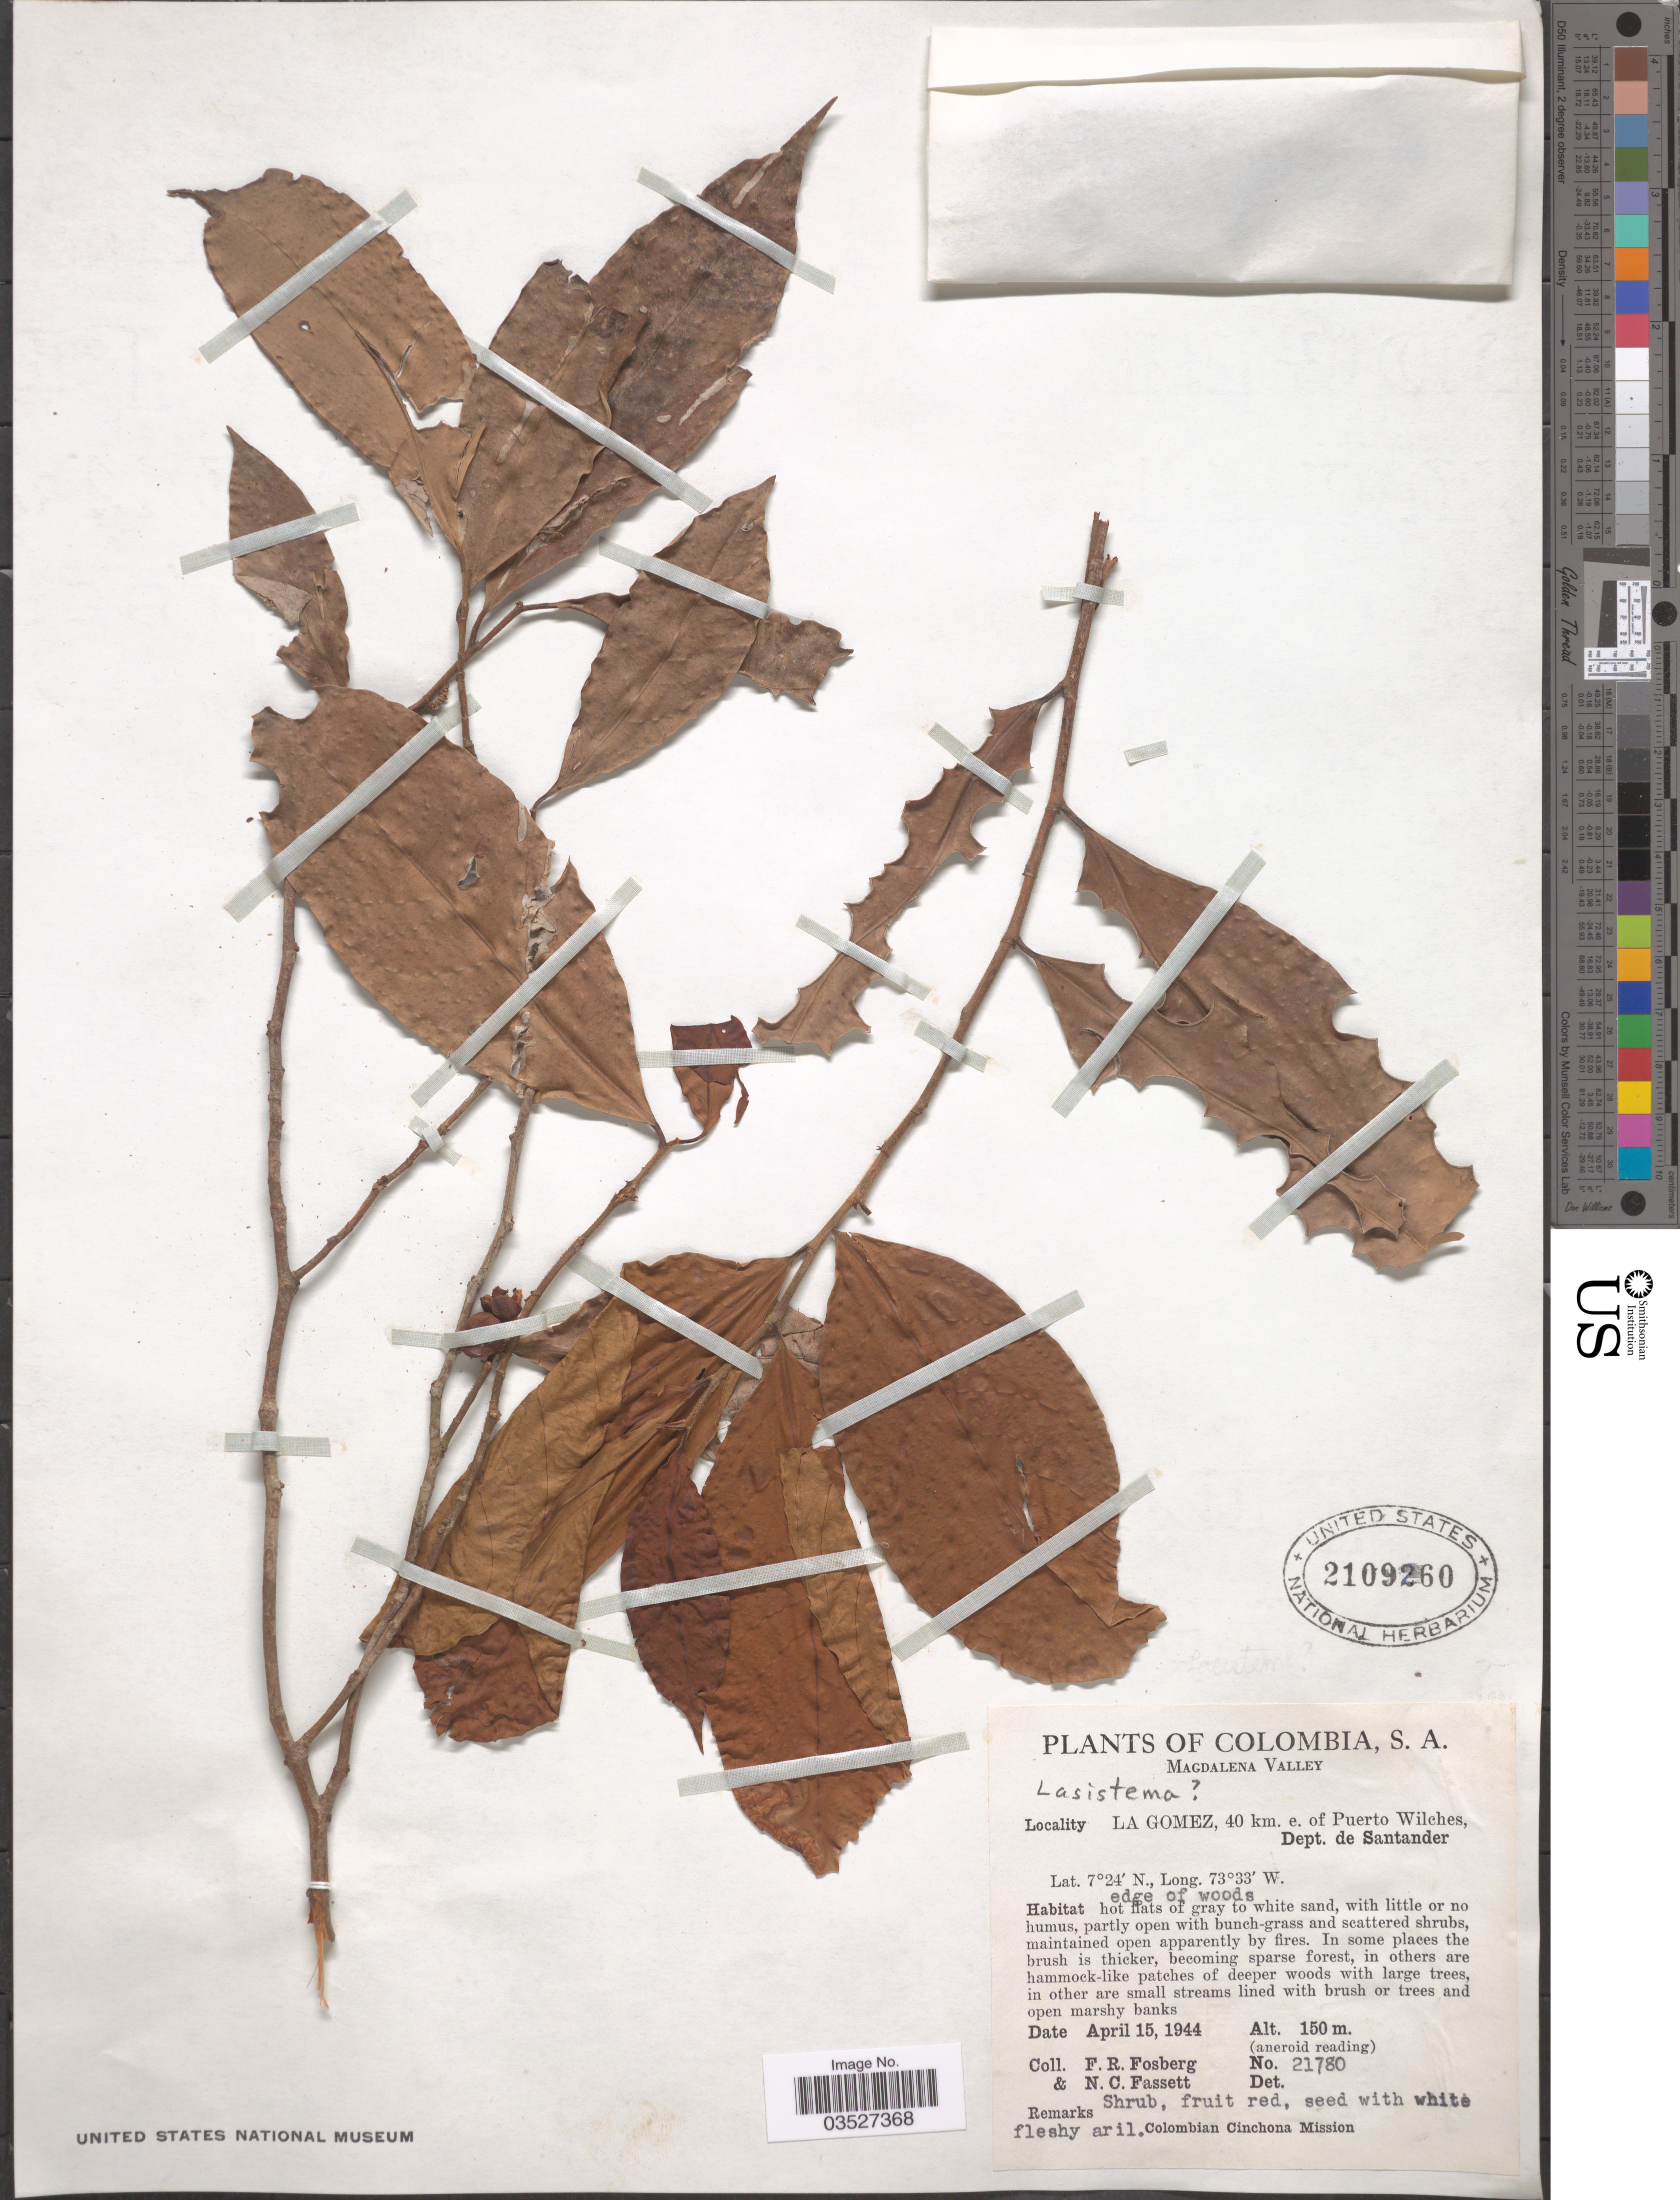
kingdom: Plantae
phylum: Tracheophyta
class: Magnoliopsida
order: Malpighiales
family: Lacistemataceae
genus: Lacistema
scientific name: Lacistema sp.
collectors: F. R. Fosberg & N. C. Fassett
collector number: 21780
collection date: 1944-04-15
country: Colombia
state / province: Santander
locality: Magdalena Valley. La Gomez, 40 km. e. of Puerto Wilches, Dept. de Santander.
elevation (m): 150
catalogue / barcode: US 2109260